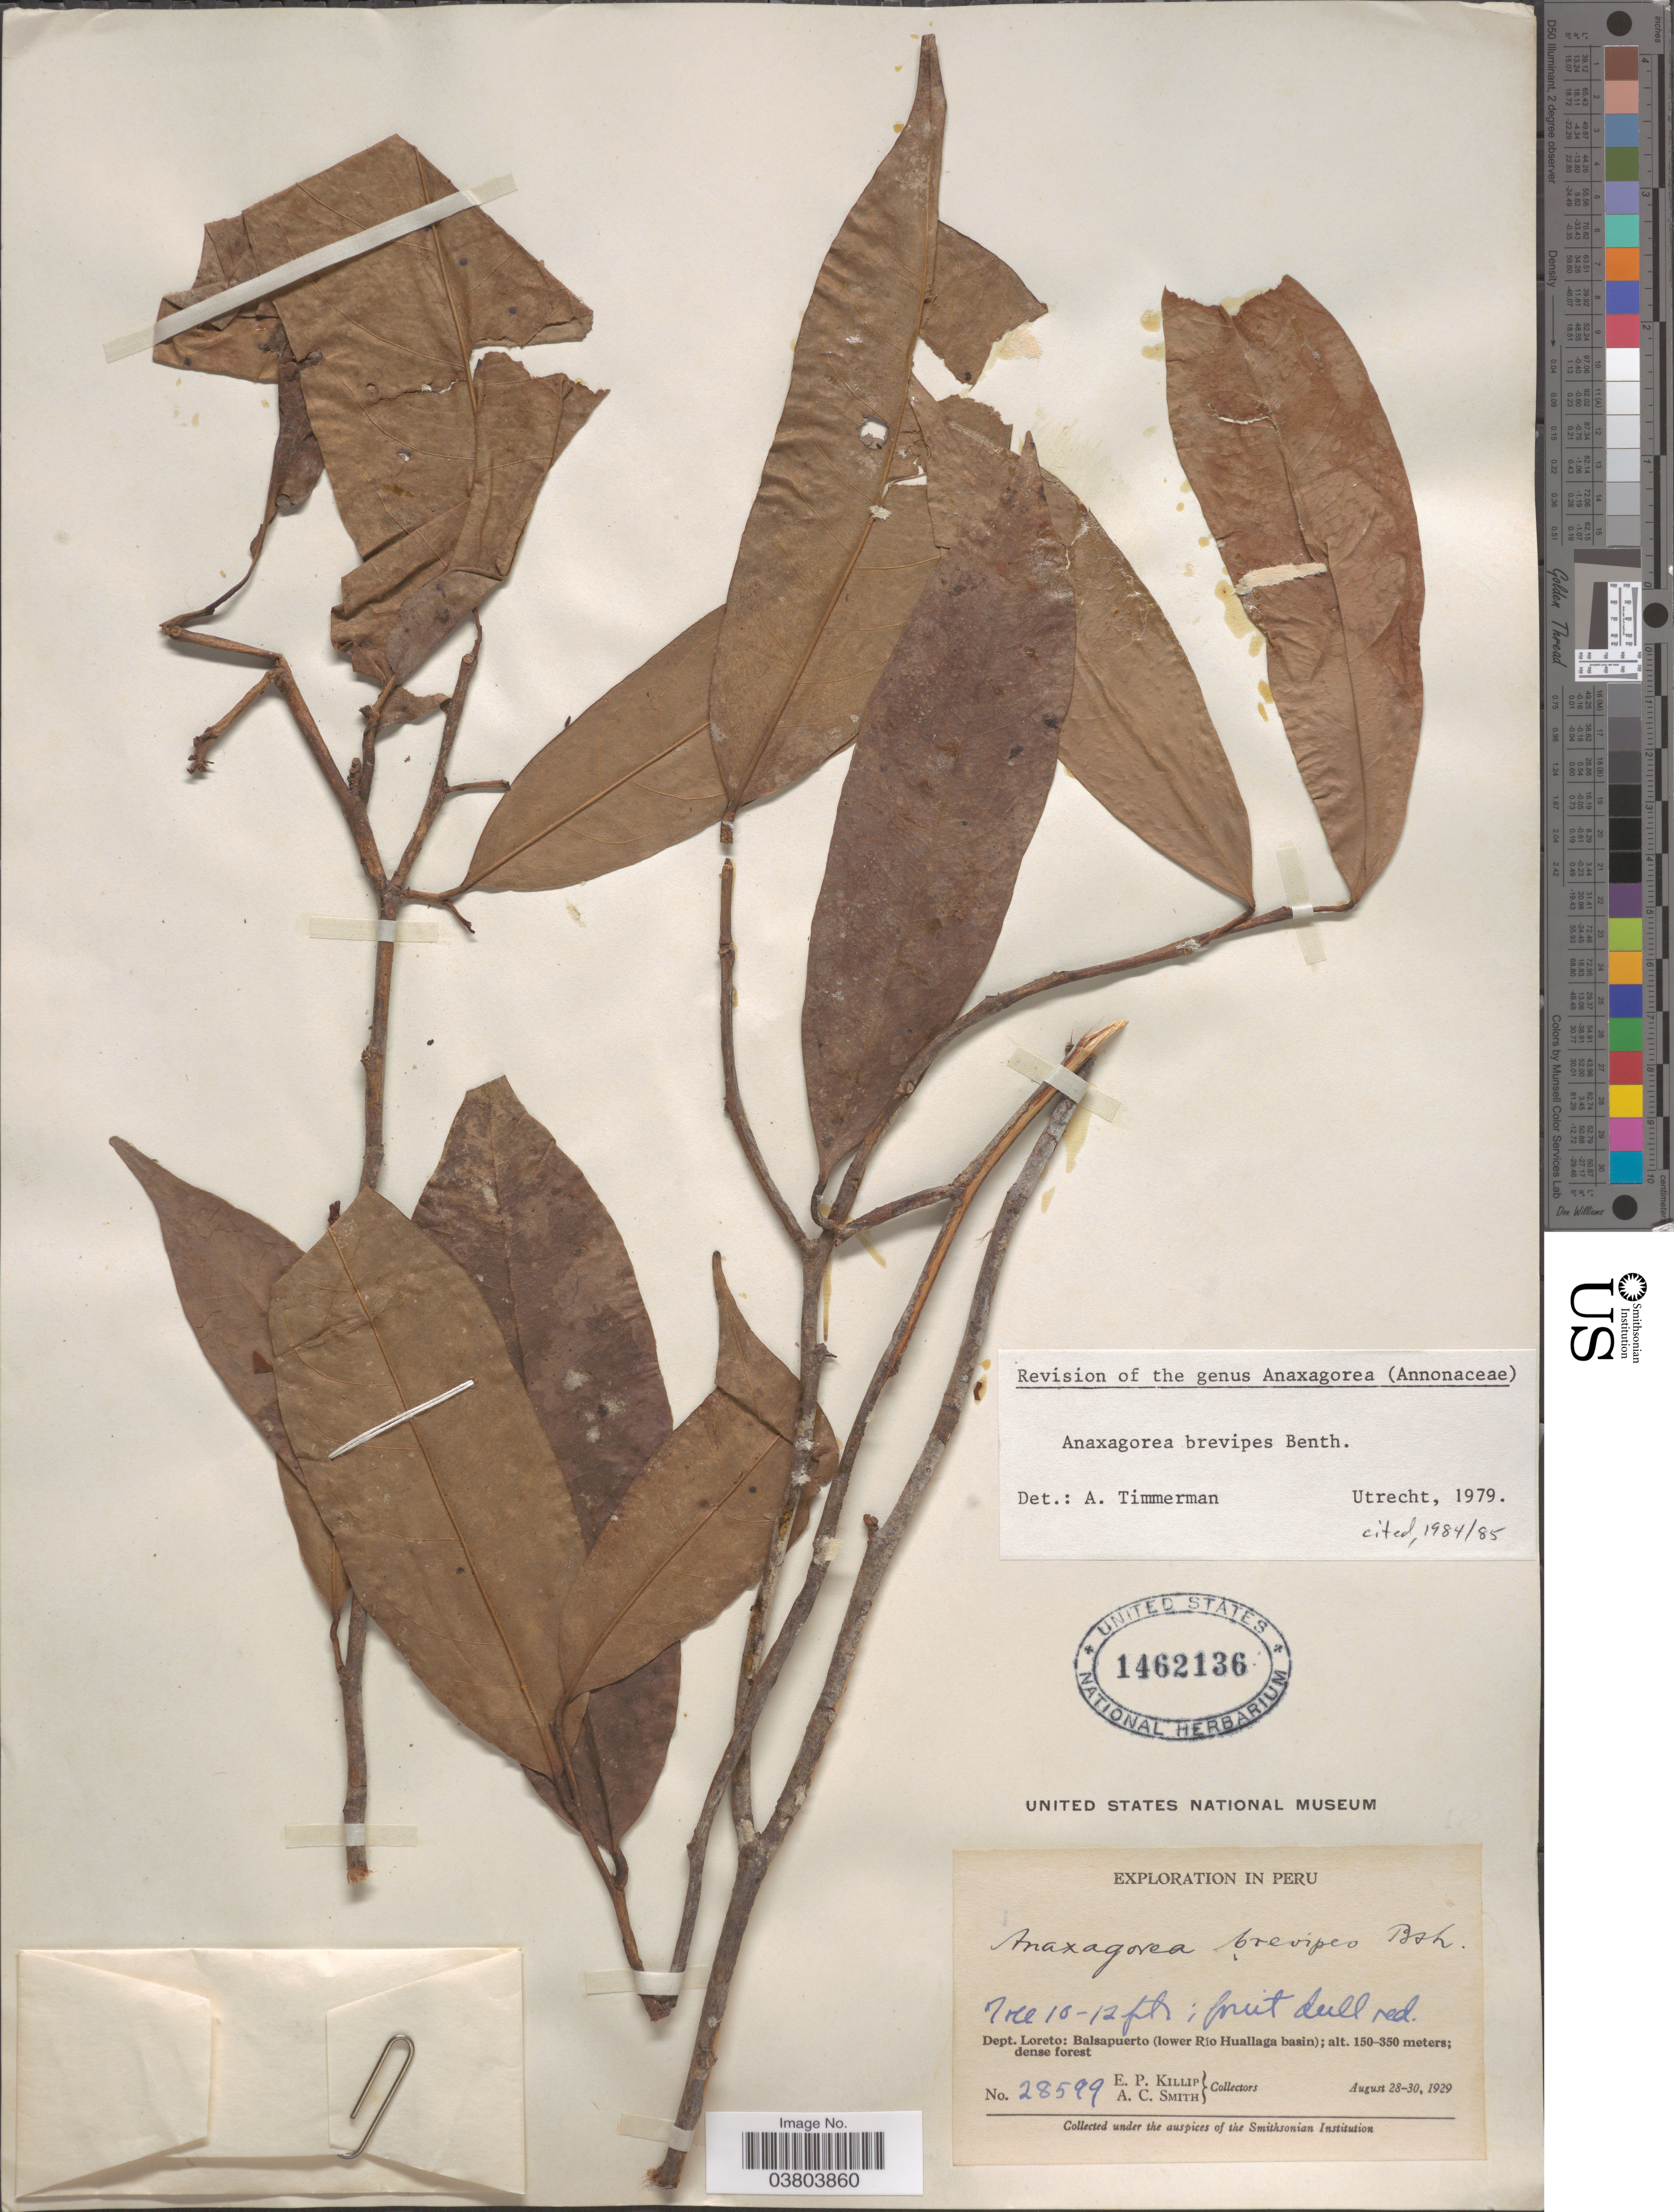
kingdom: Plantae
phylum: Tracheophyta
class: Magnoliopsida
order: Magnoliales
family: Annonaceae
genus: Anaxagorea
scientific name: Anaxagorea brevipes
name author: Benth.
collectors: E. P. Killip & A. C. Smith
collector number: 28599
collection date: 1929-08-28/1929-08-30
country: Peru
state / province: Loreto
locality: Dept. Loreto: Balsapuerto (lower Río Huallaga basin).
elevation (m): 150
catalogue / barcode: US 1462136